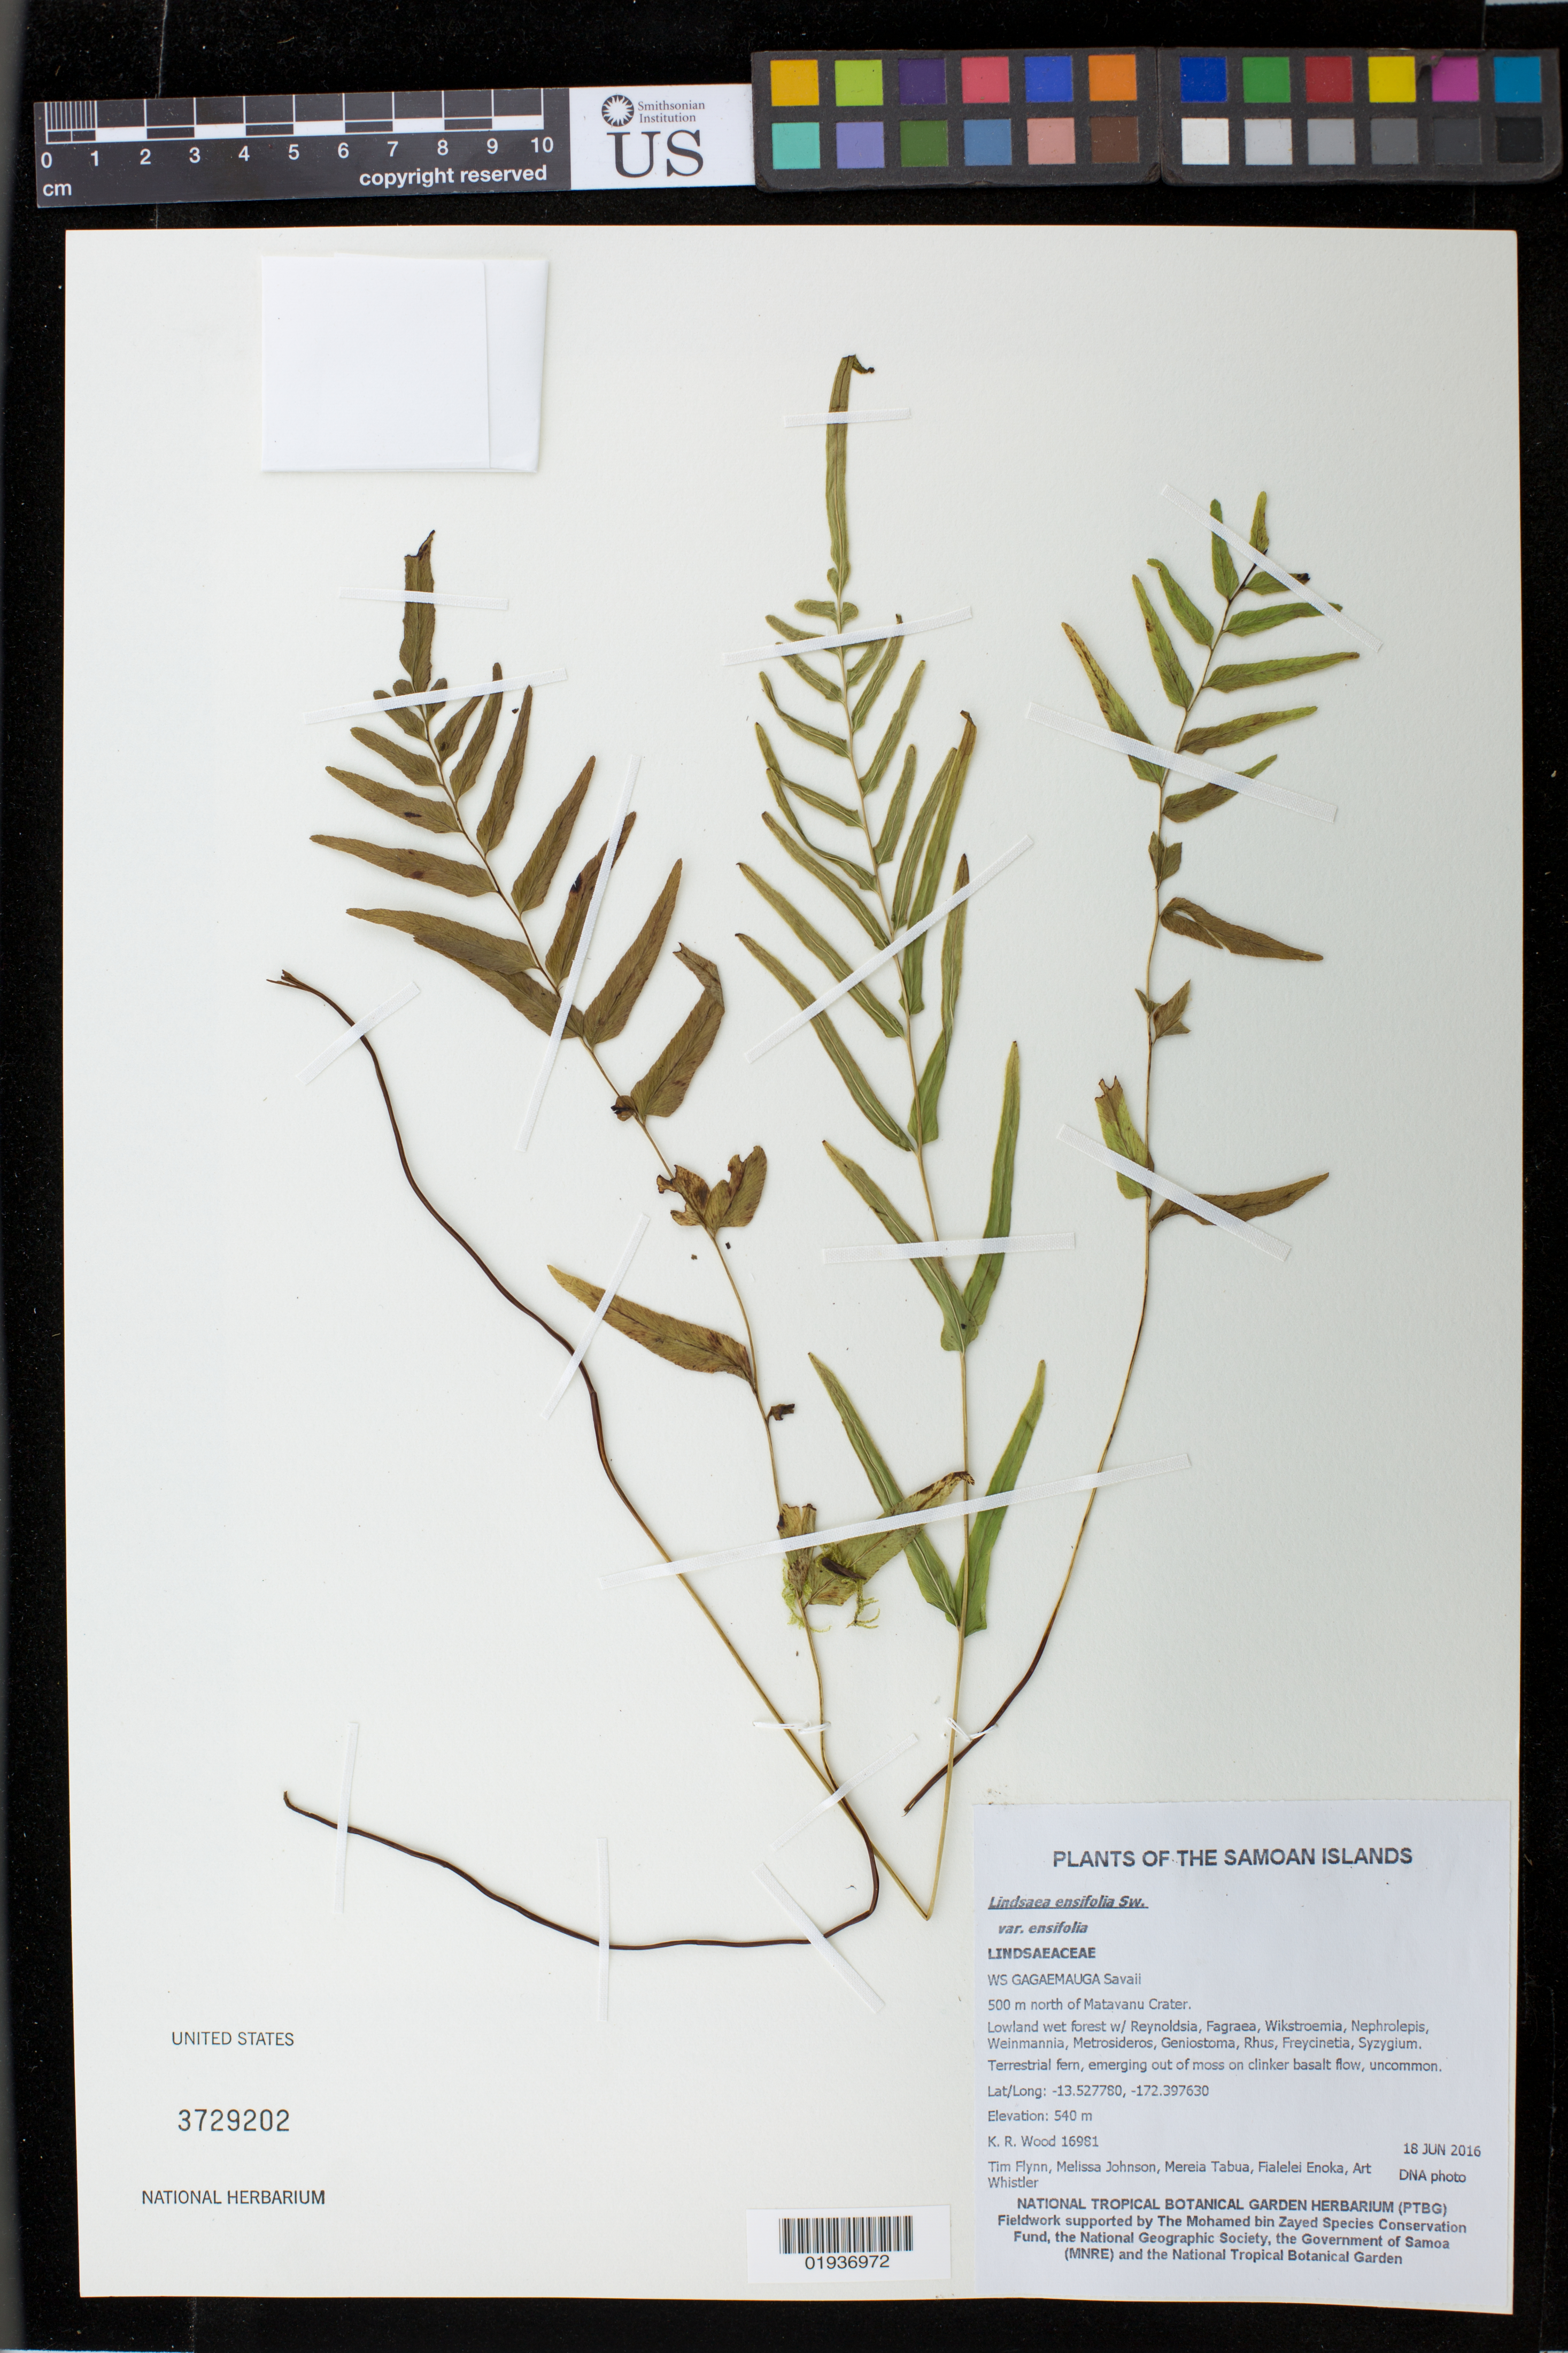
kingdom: Plantae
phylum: Tracheophyta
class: Polypodiopsida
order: Polypodiales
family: Lindsaeaceae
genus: Lindsaea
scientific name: Lindsaea ensifolia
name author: Sw.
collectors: K. R. Wood, T. W. Flynn, M. Johnson, M. Tabua, F. Enoka & A. Whistler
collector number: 16981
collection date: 2016-06-18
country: Samoa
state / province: Gagaifomauga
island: Savai'i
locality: Savaii, 500 m north of Matavanu Crater.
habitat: Lowland wet forest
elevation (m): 540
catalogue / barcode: US 3729202